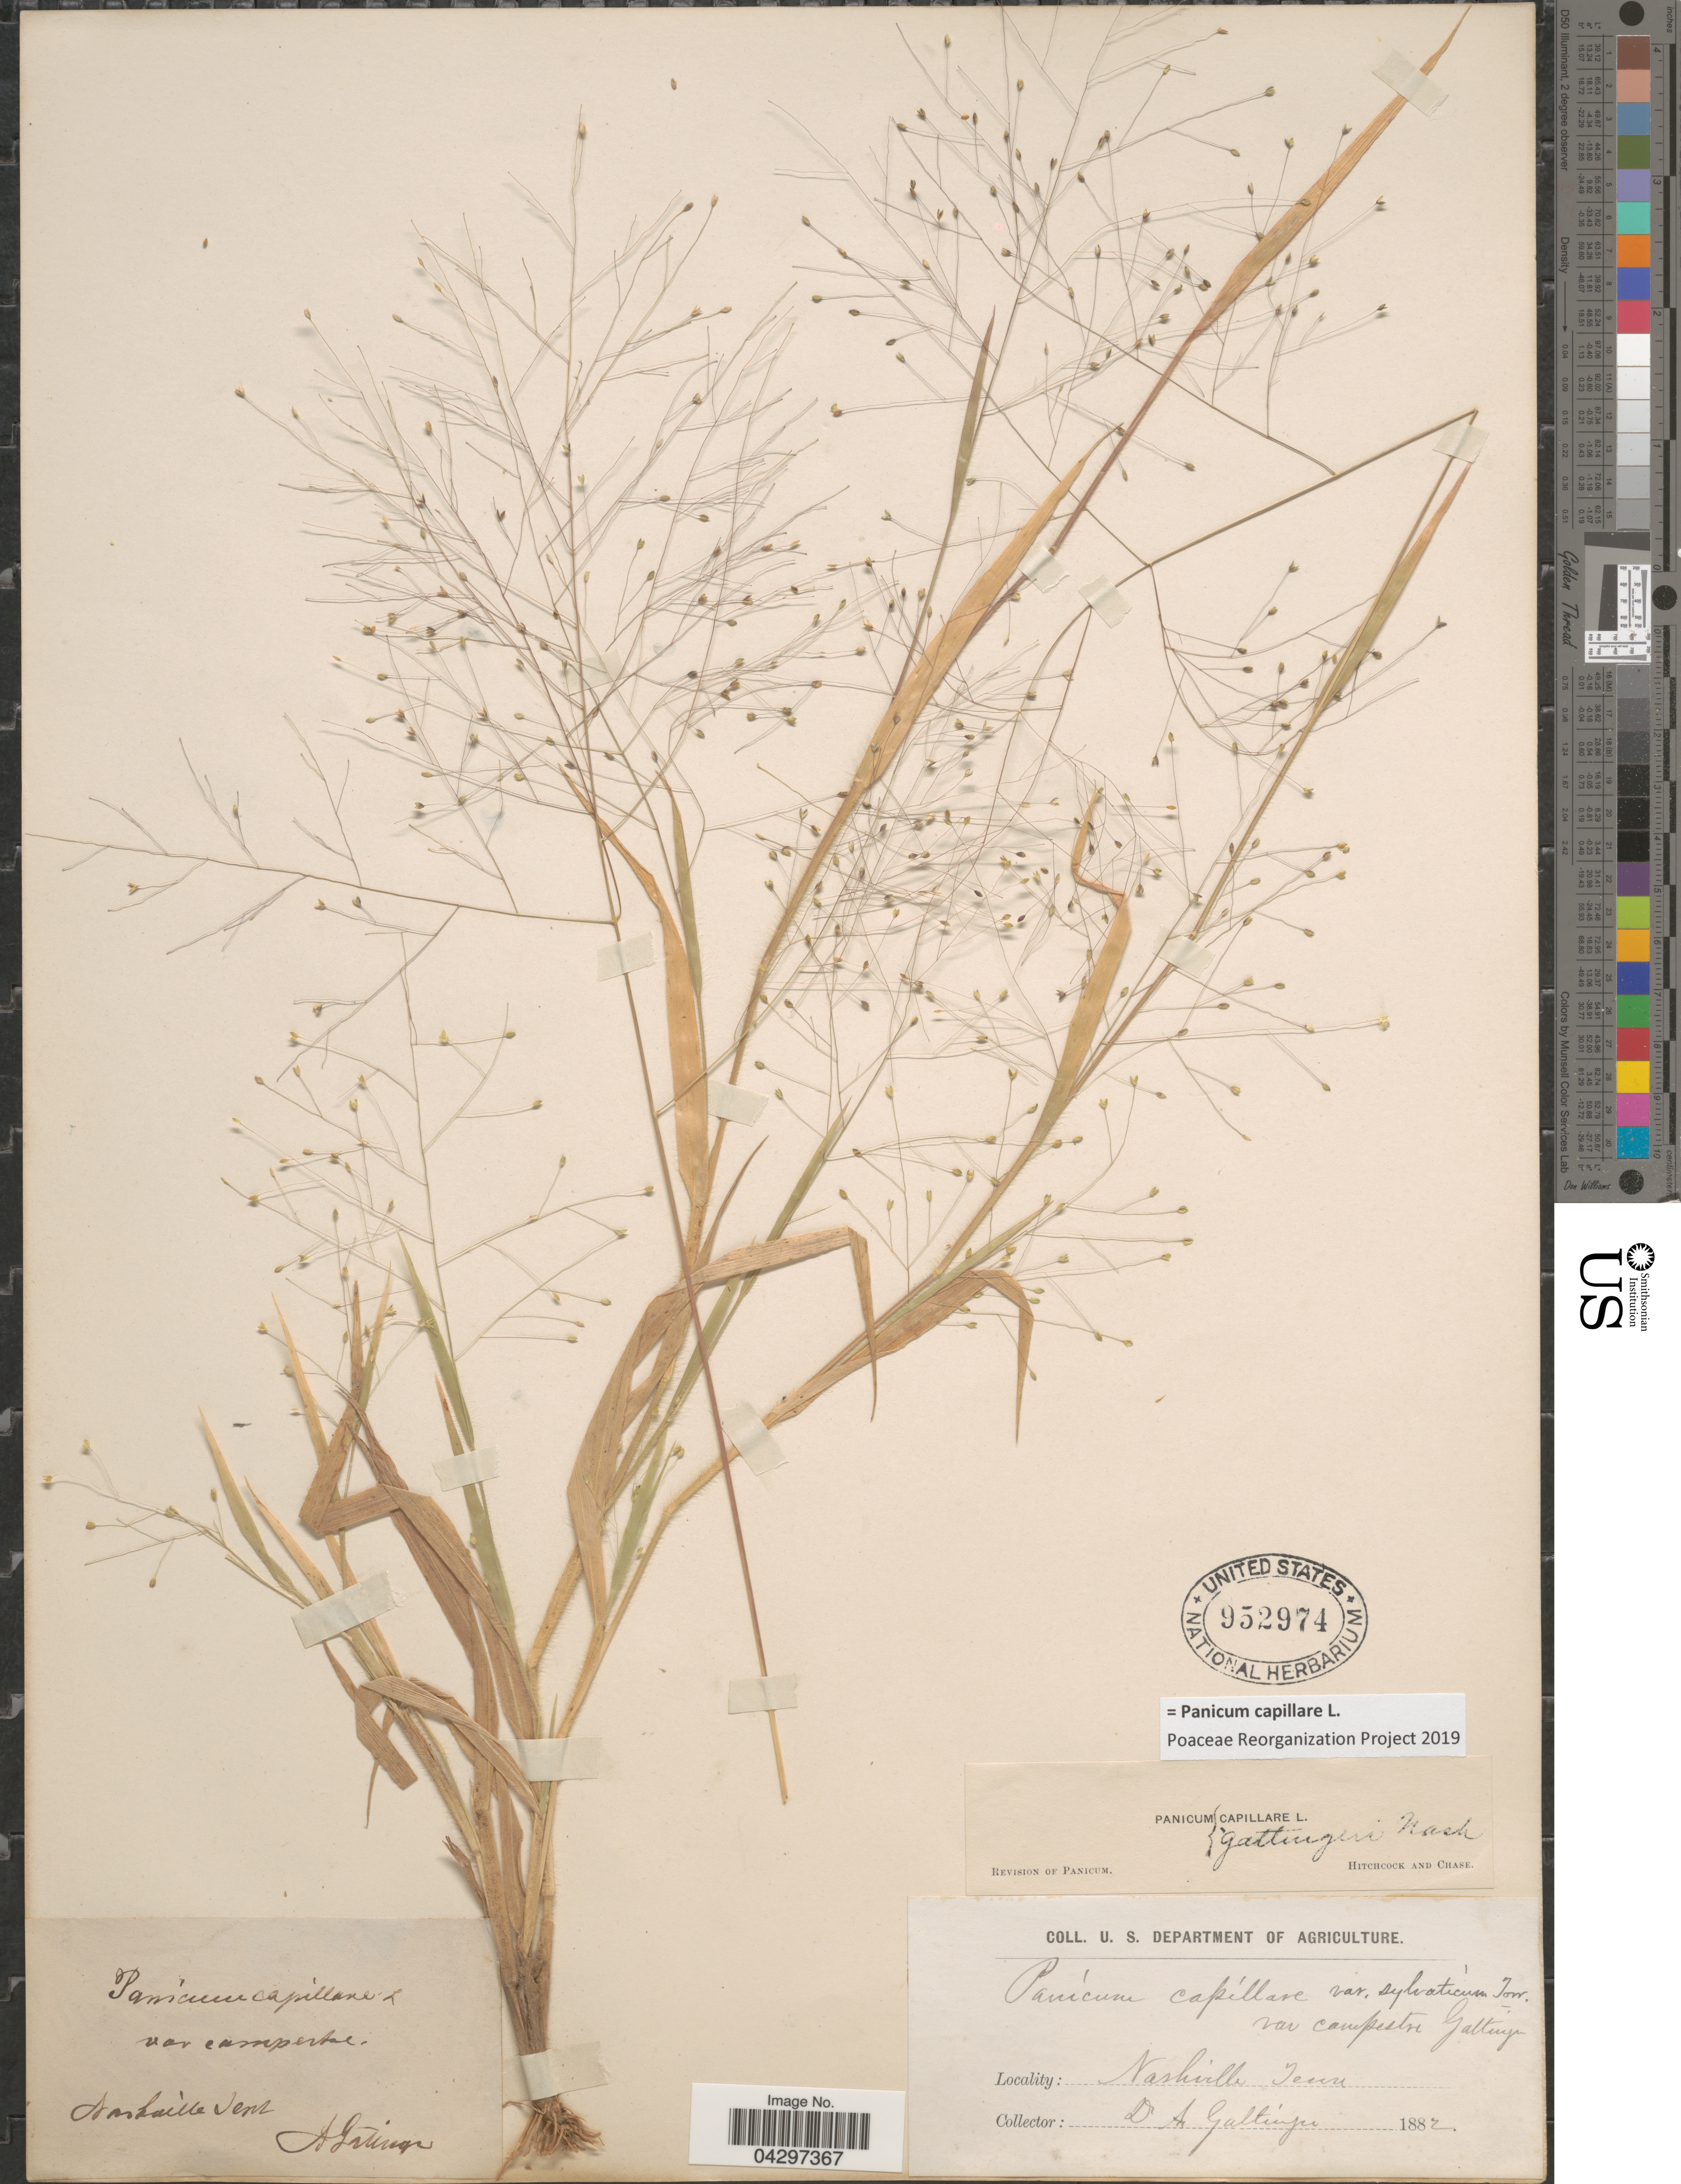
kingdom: Plantae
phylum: Tracheophyta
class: Liliopsida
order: Poales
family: Poaceae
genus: Panicum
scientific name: Panicum capillare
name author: L.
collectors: A. Gattinger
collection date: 1882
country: United States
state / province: Tennessee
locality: Nashville.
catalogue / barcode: US 952974